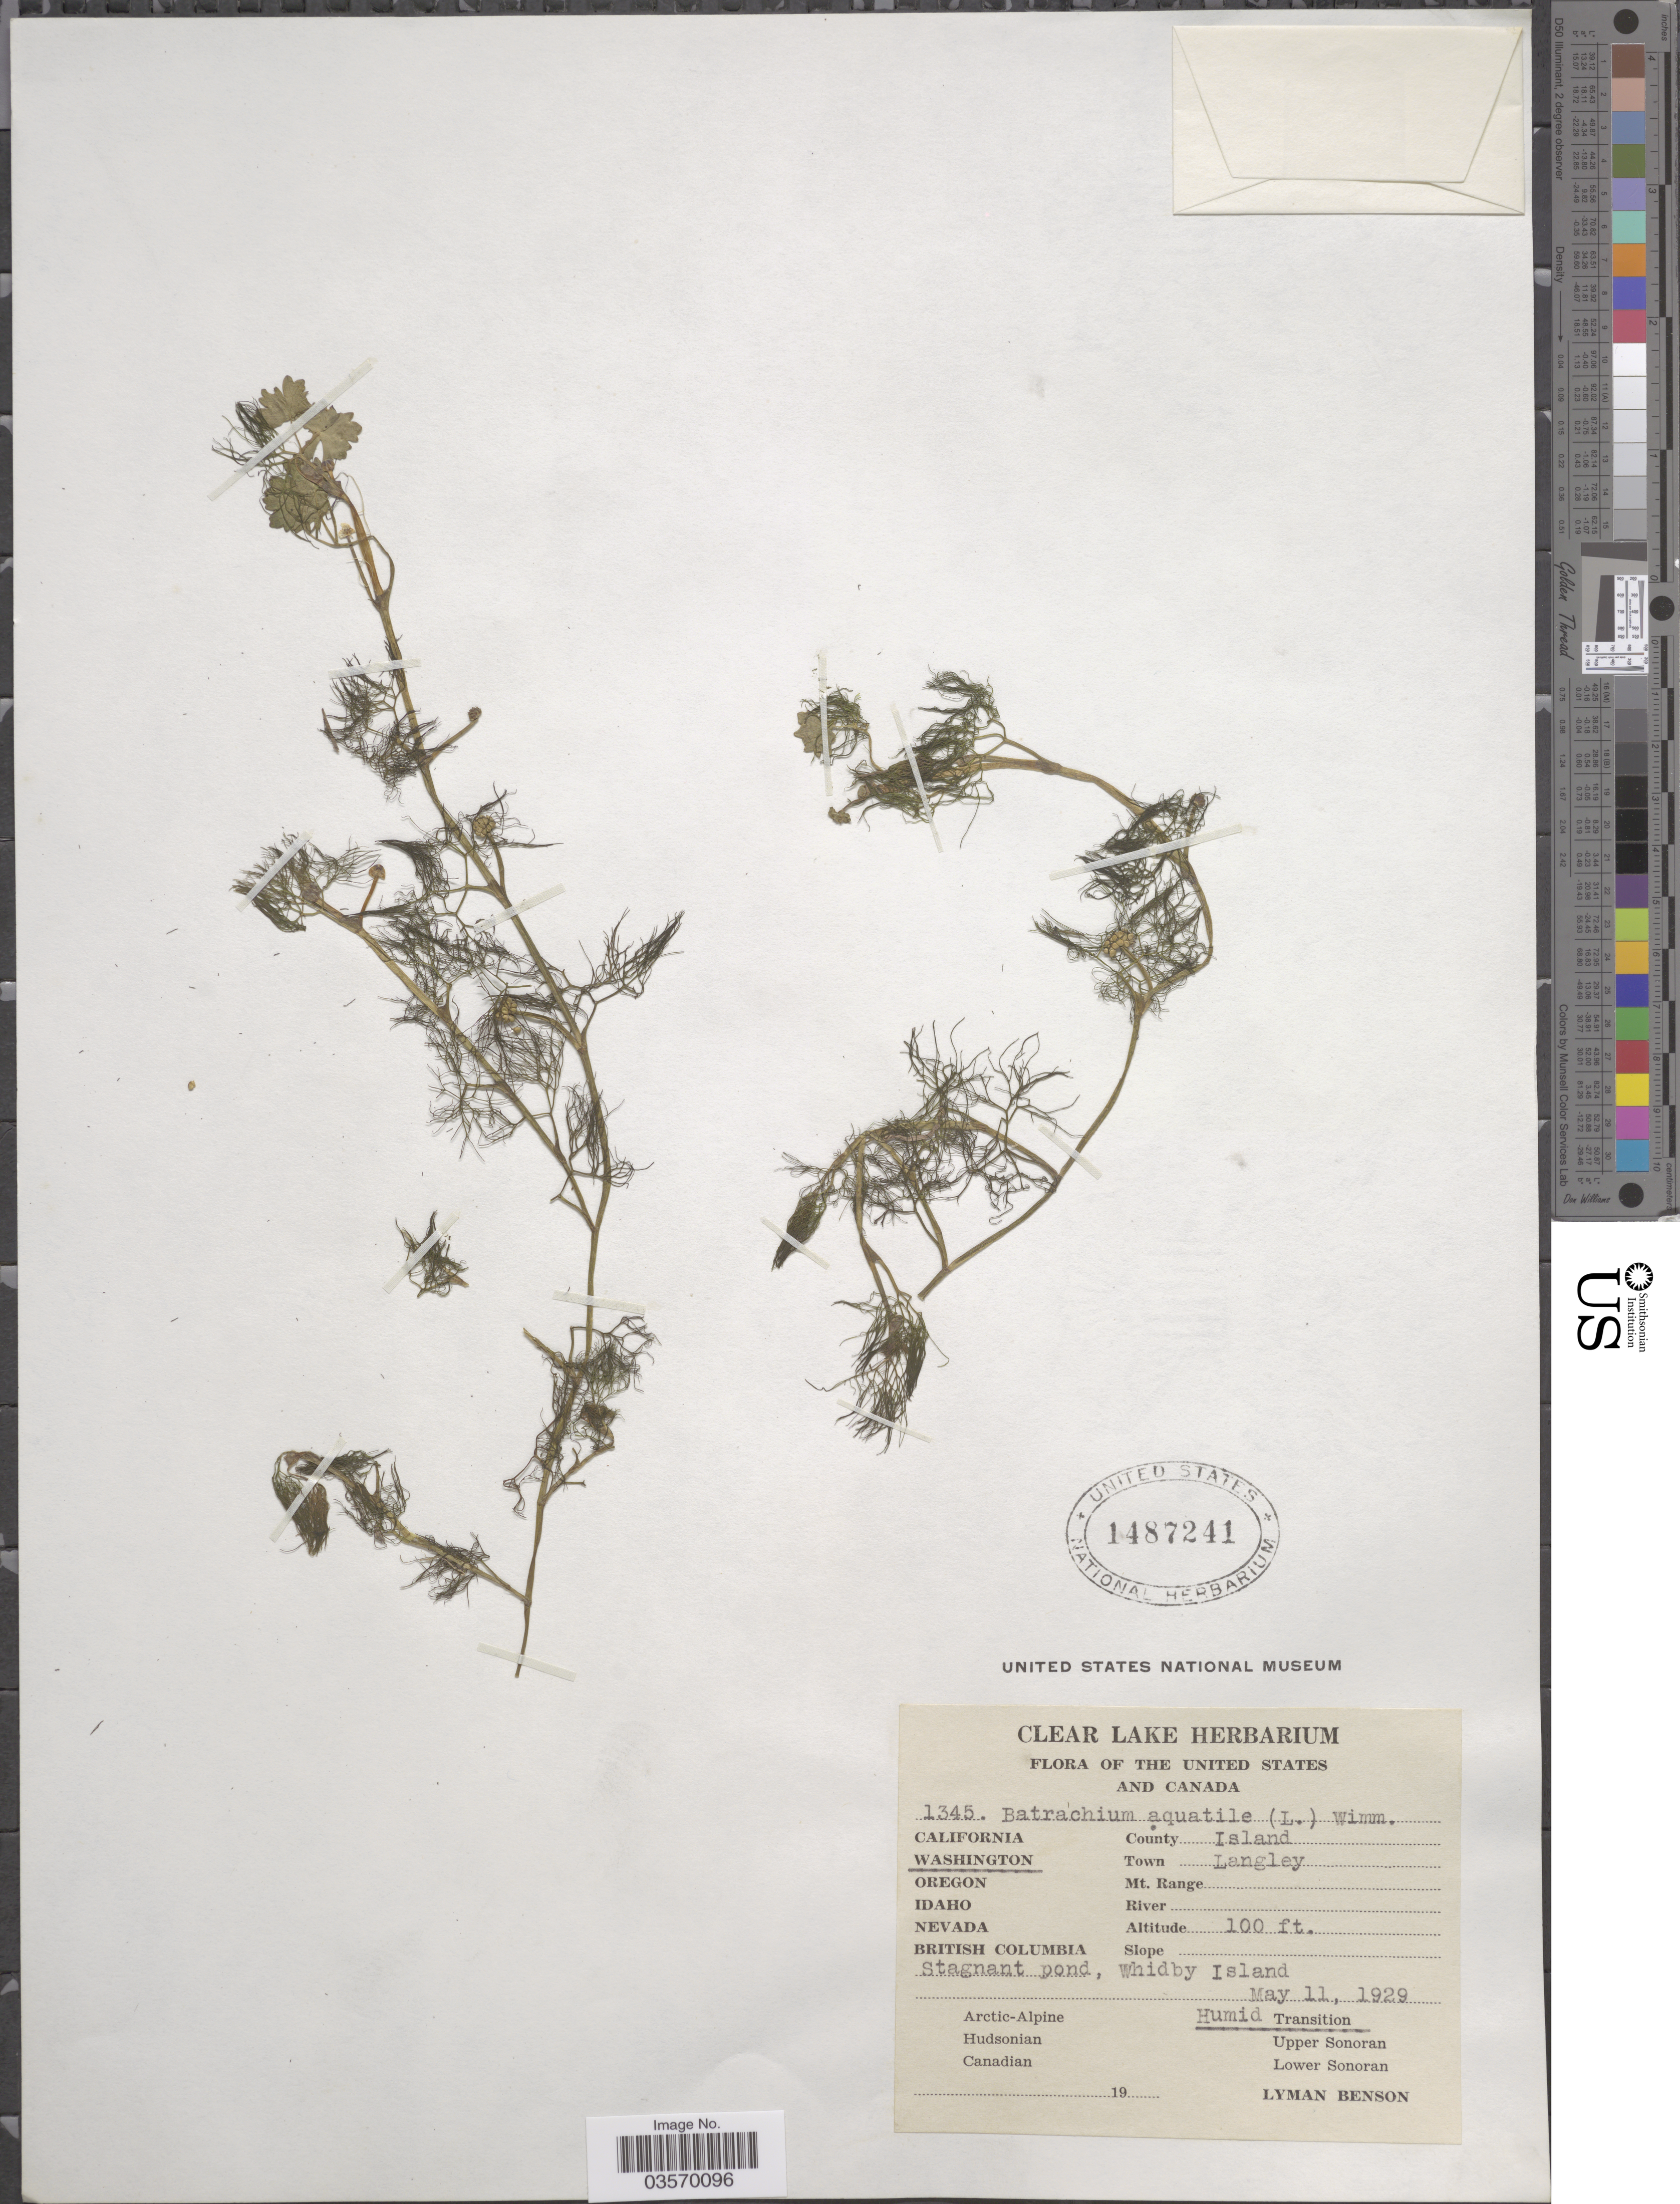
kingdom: Plantae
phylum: Tracheophyta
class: Magnoliopsida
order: Ranunculales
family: Ranunculaceae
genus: Ranunculus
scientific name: Ranunculus sp.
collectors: L. D. Benson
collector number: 1345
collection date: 1929-05-11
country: United States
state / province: Washington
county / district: Island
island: Whidbey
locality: County Island. Town Langley. Stagnant pond, Whidby Island.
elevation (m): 30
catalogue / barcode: US 1487241